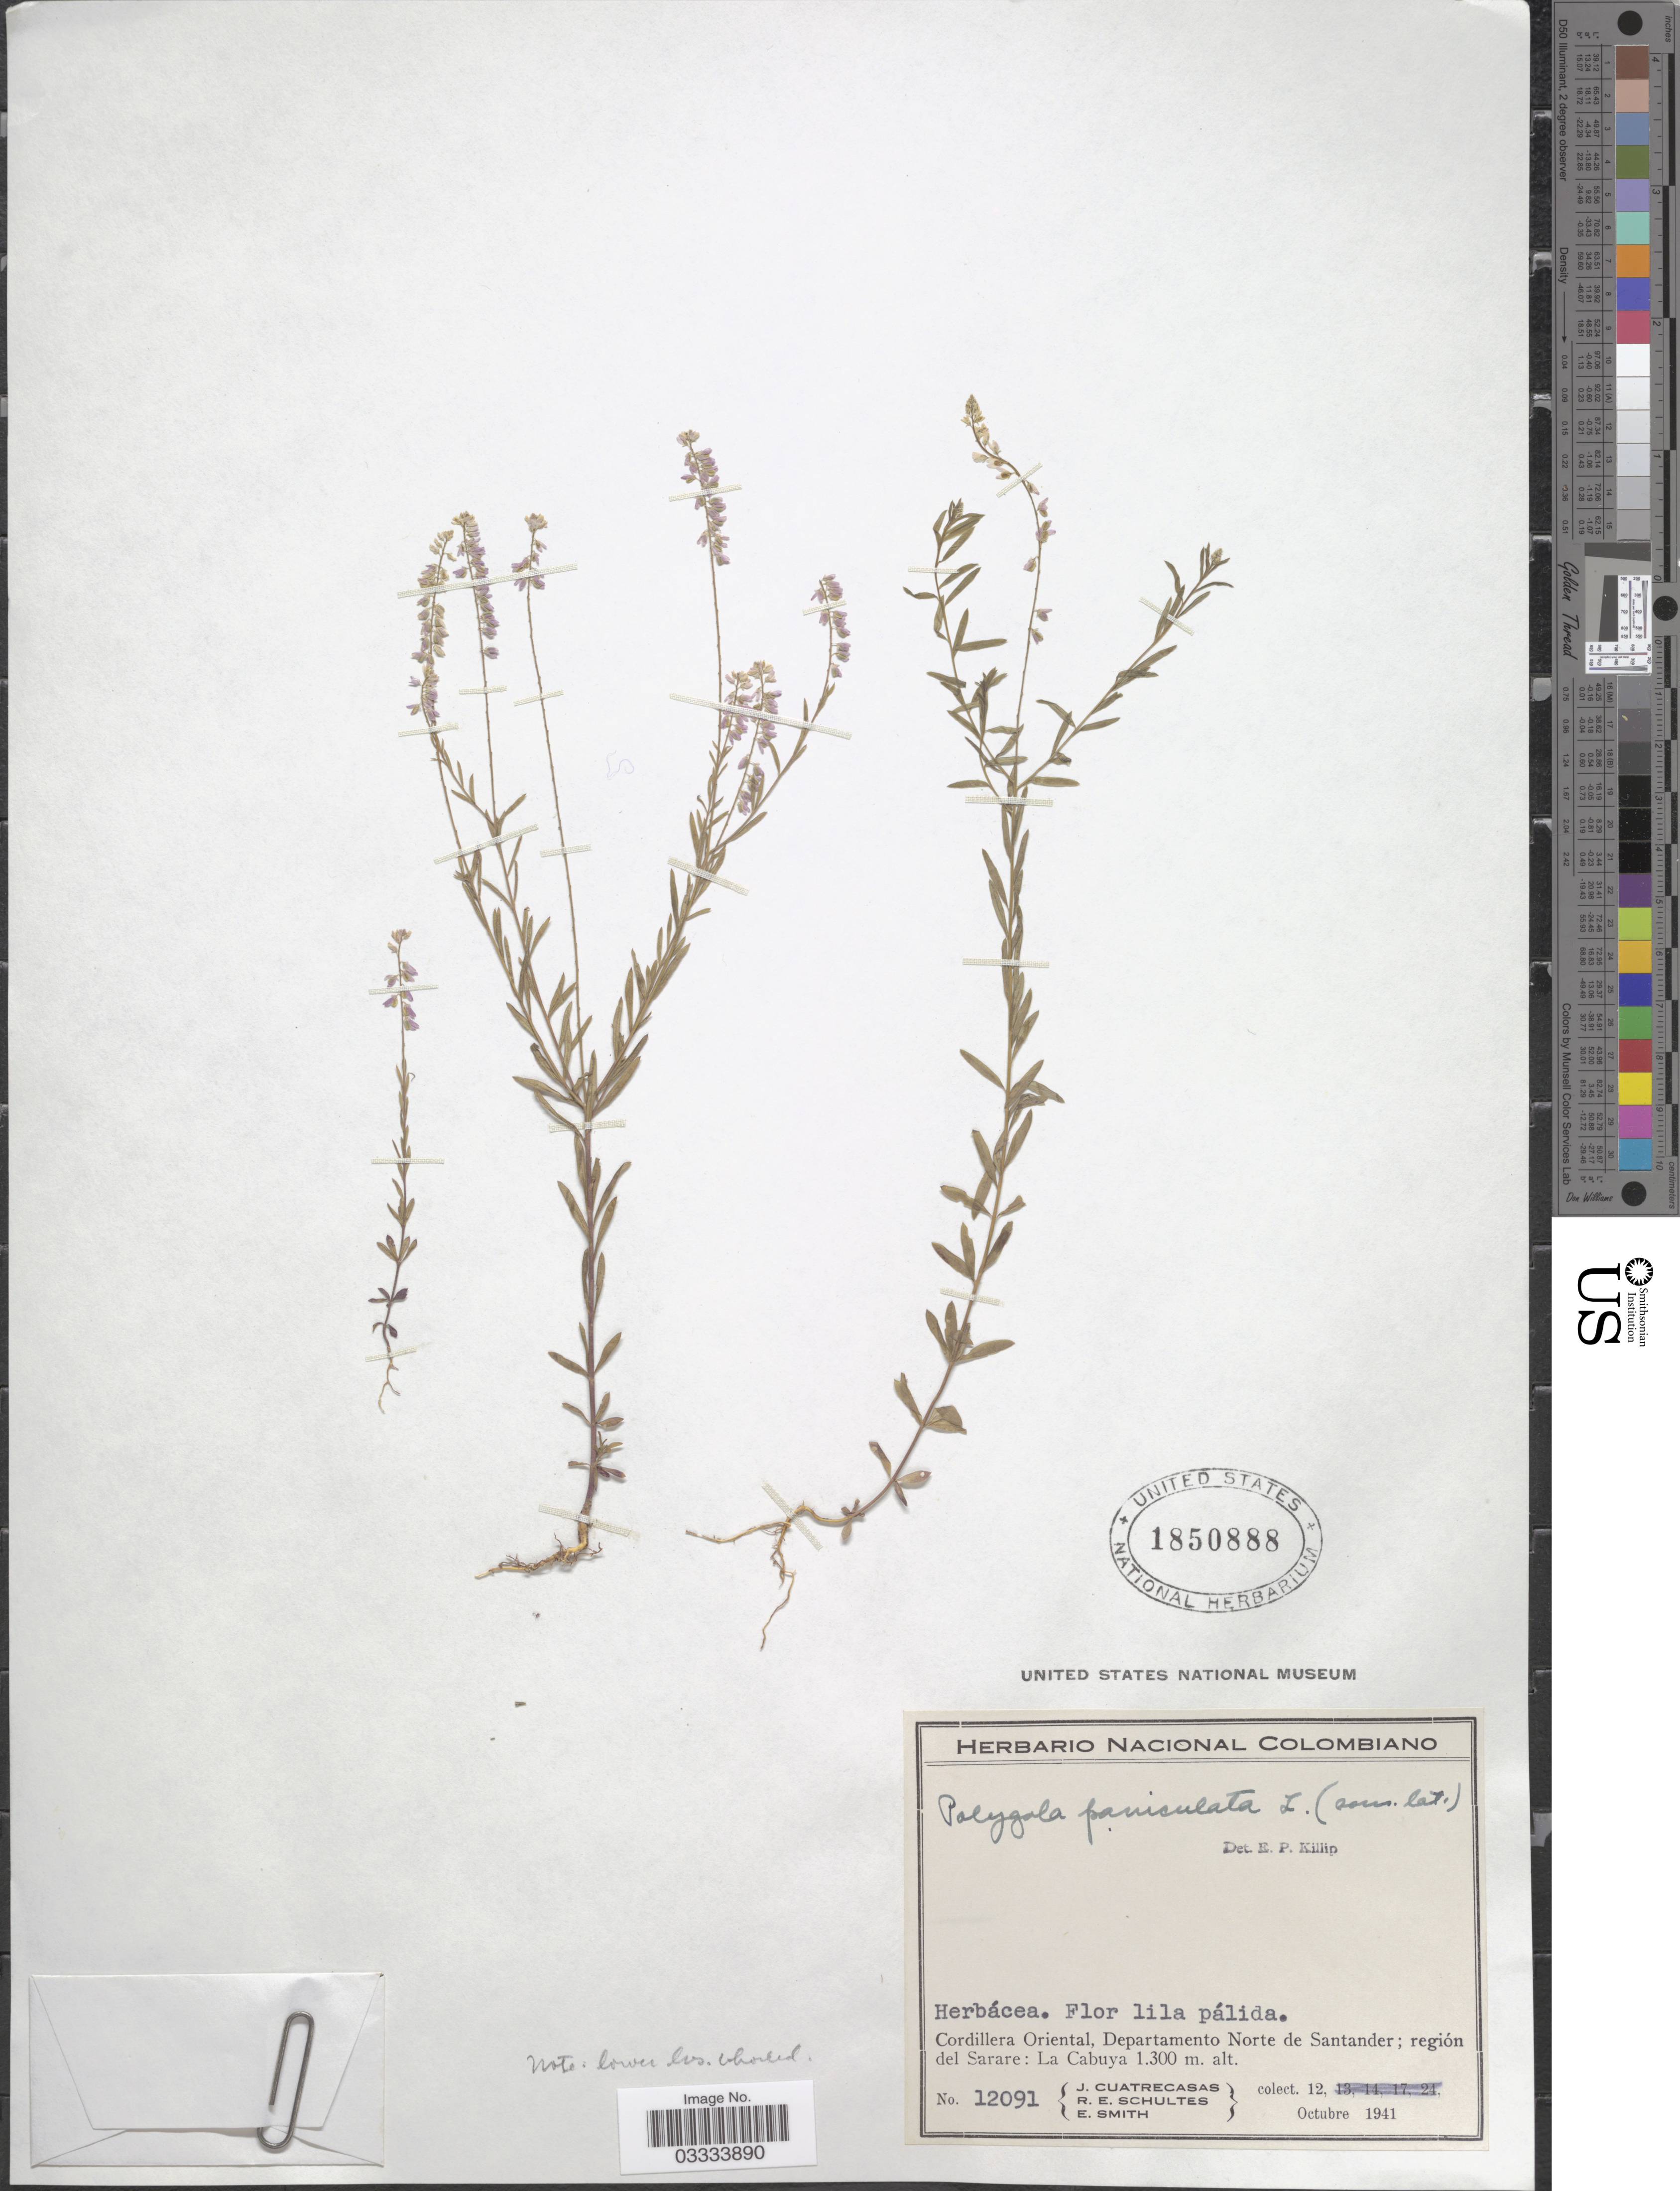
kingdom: Plantae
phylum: Tracheophyta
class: Magnoliopsida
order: Fabales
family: Polygalaceae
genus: Polygala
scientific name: Polygala paniculata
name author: L.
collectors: J. Cuatrecasas, R. E. Schultes & E. Smith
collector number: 12091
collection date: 1941-10-12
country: Colombia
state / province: Norte de Santander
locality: Cordillera Oriental, Departamento Norte de Santader; región del Sarare: La Cabuya.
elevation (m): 1300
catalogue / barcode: US 1850888